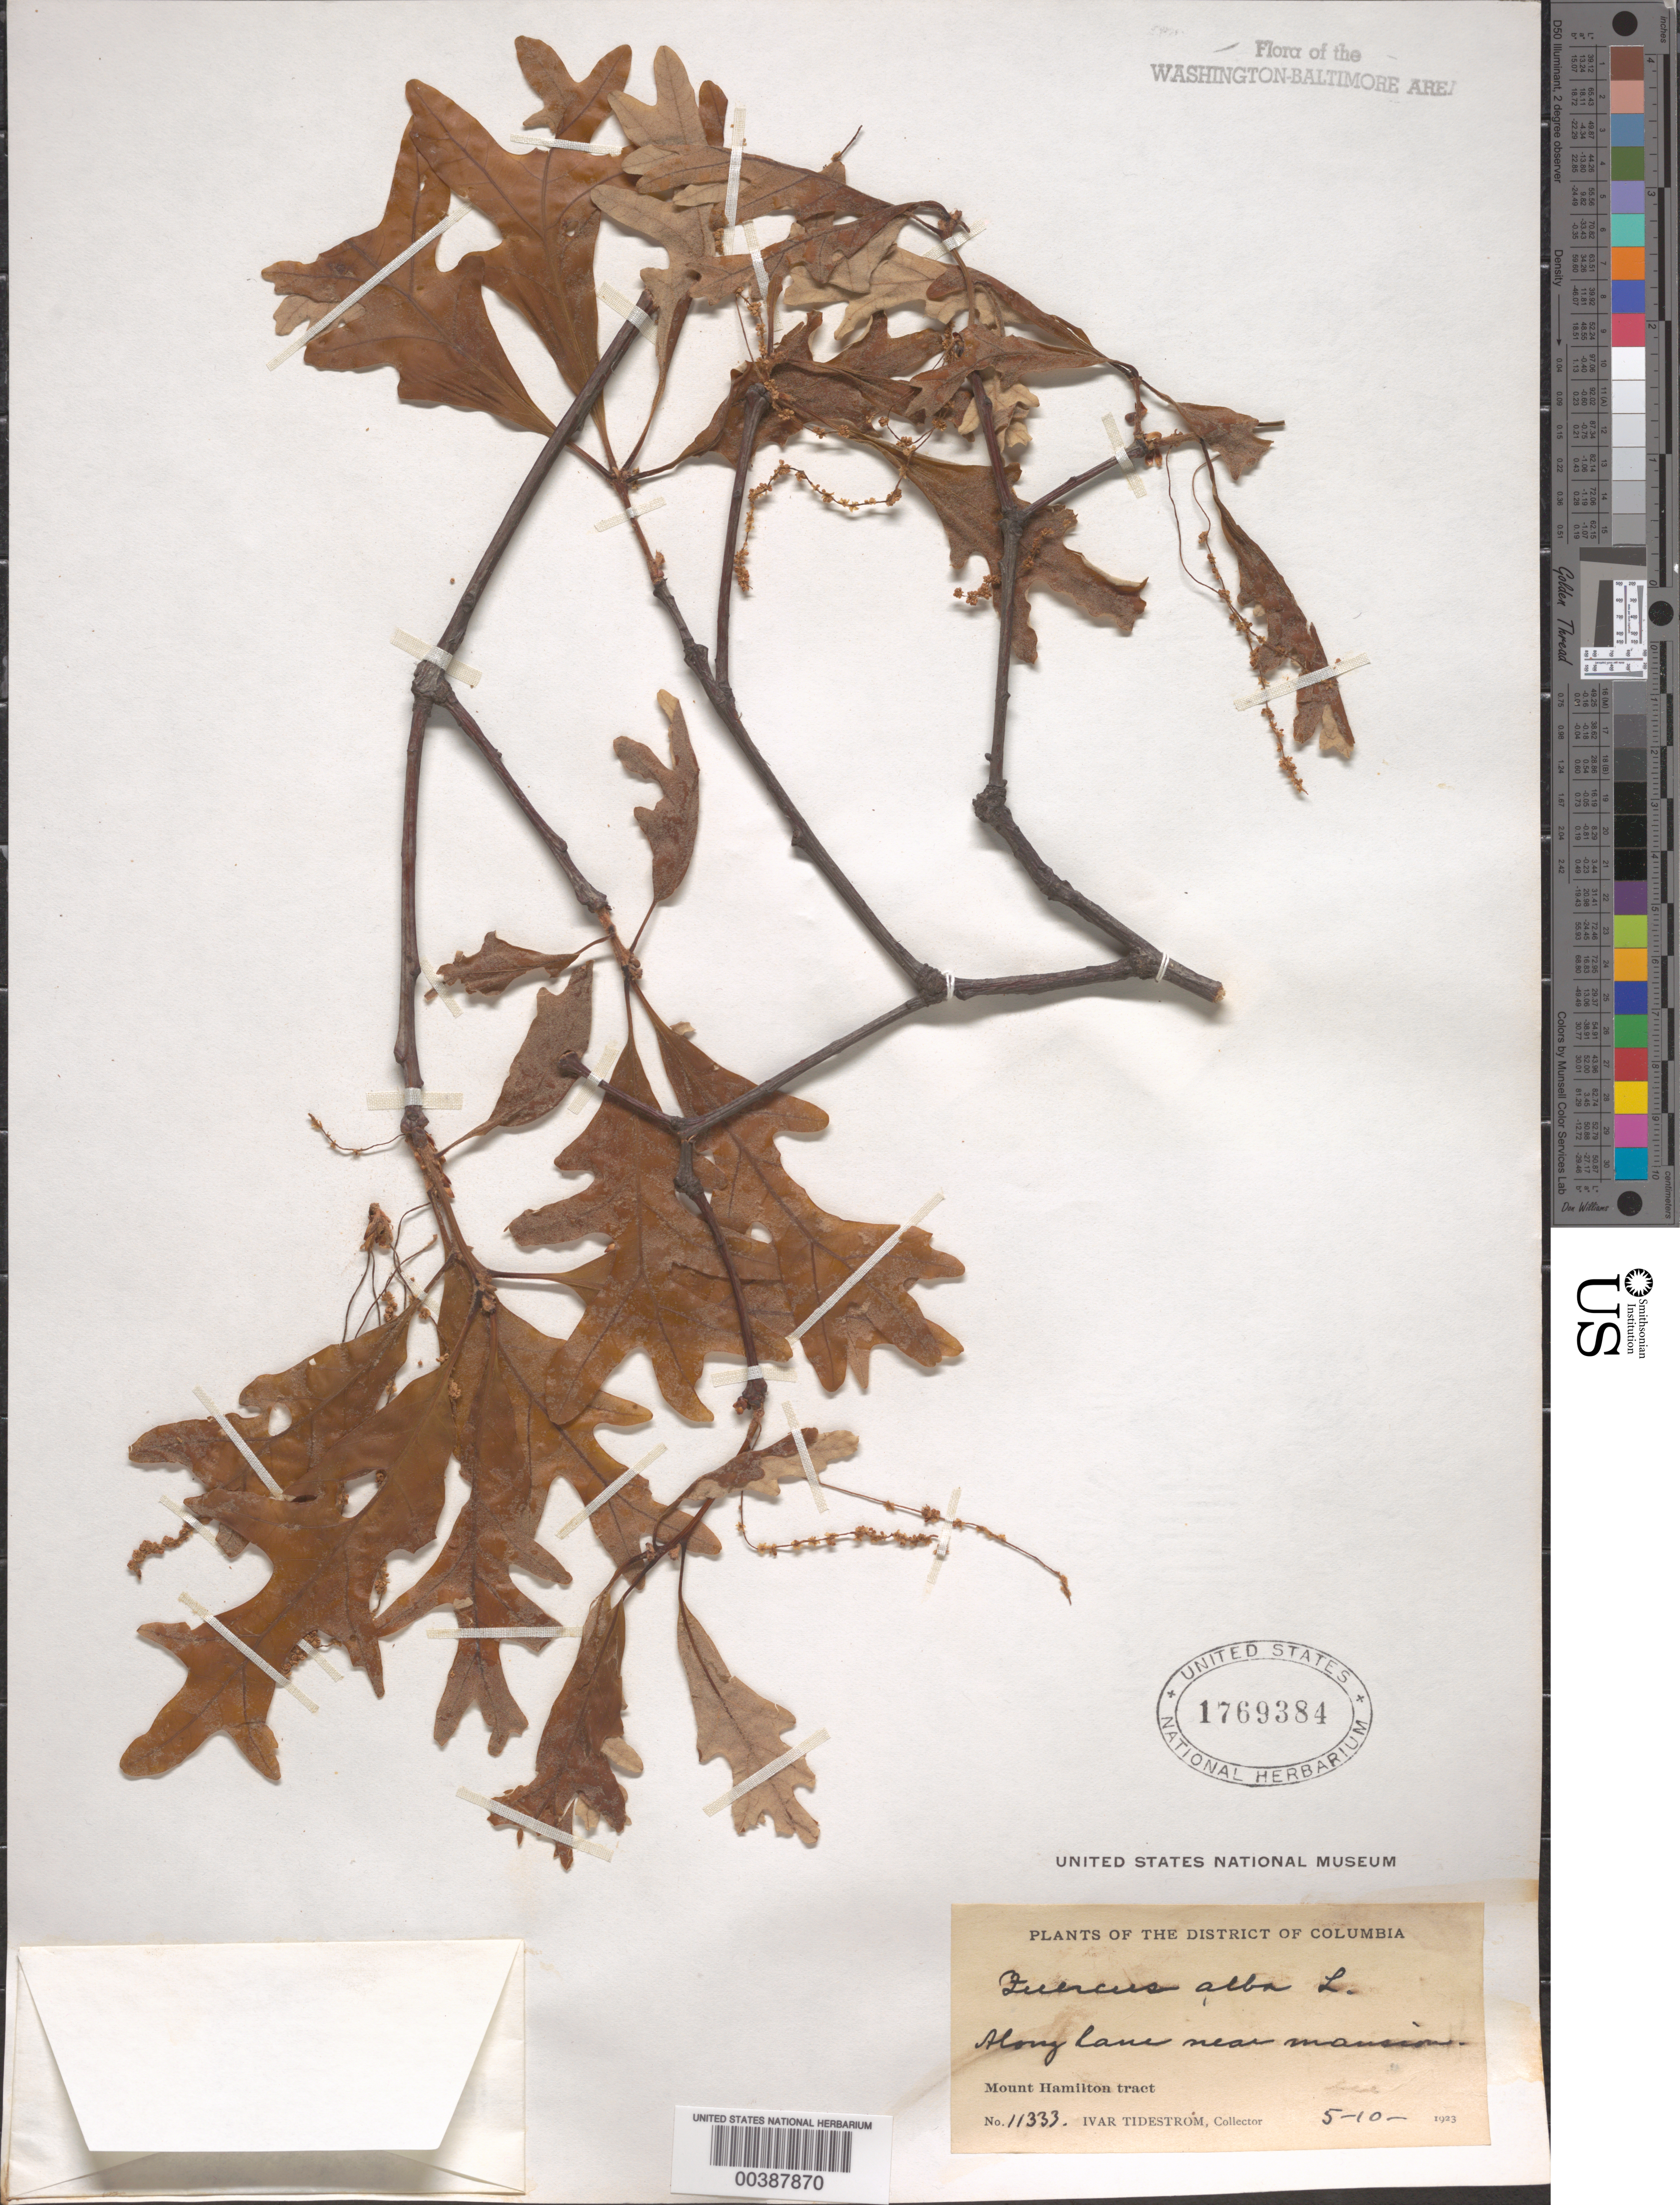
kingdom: Plantae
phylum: Tracheophyta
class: Magnoliopsida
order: Fagales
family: Fagaceae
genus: Quercus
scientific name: Quercus alba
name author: L.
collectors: I. F. Tidestrom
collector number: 11333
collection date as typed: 10 May 1923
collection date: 1923-05-10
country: United States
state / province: District of Columbia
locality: Mount Hamilton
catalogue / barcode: US 1769384